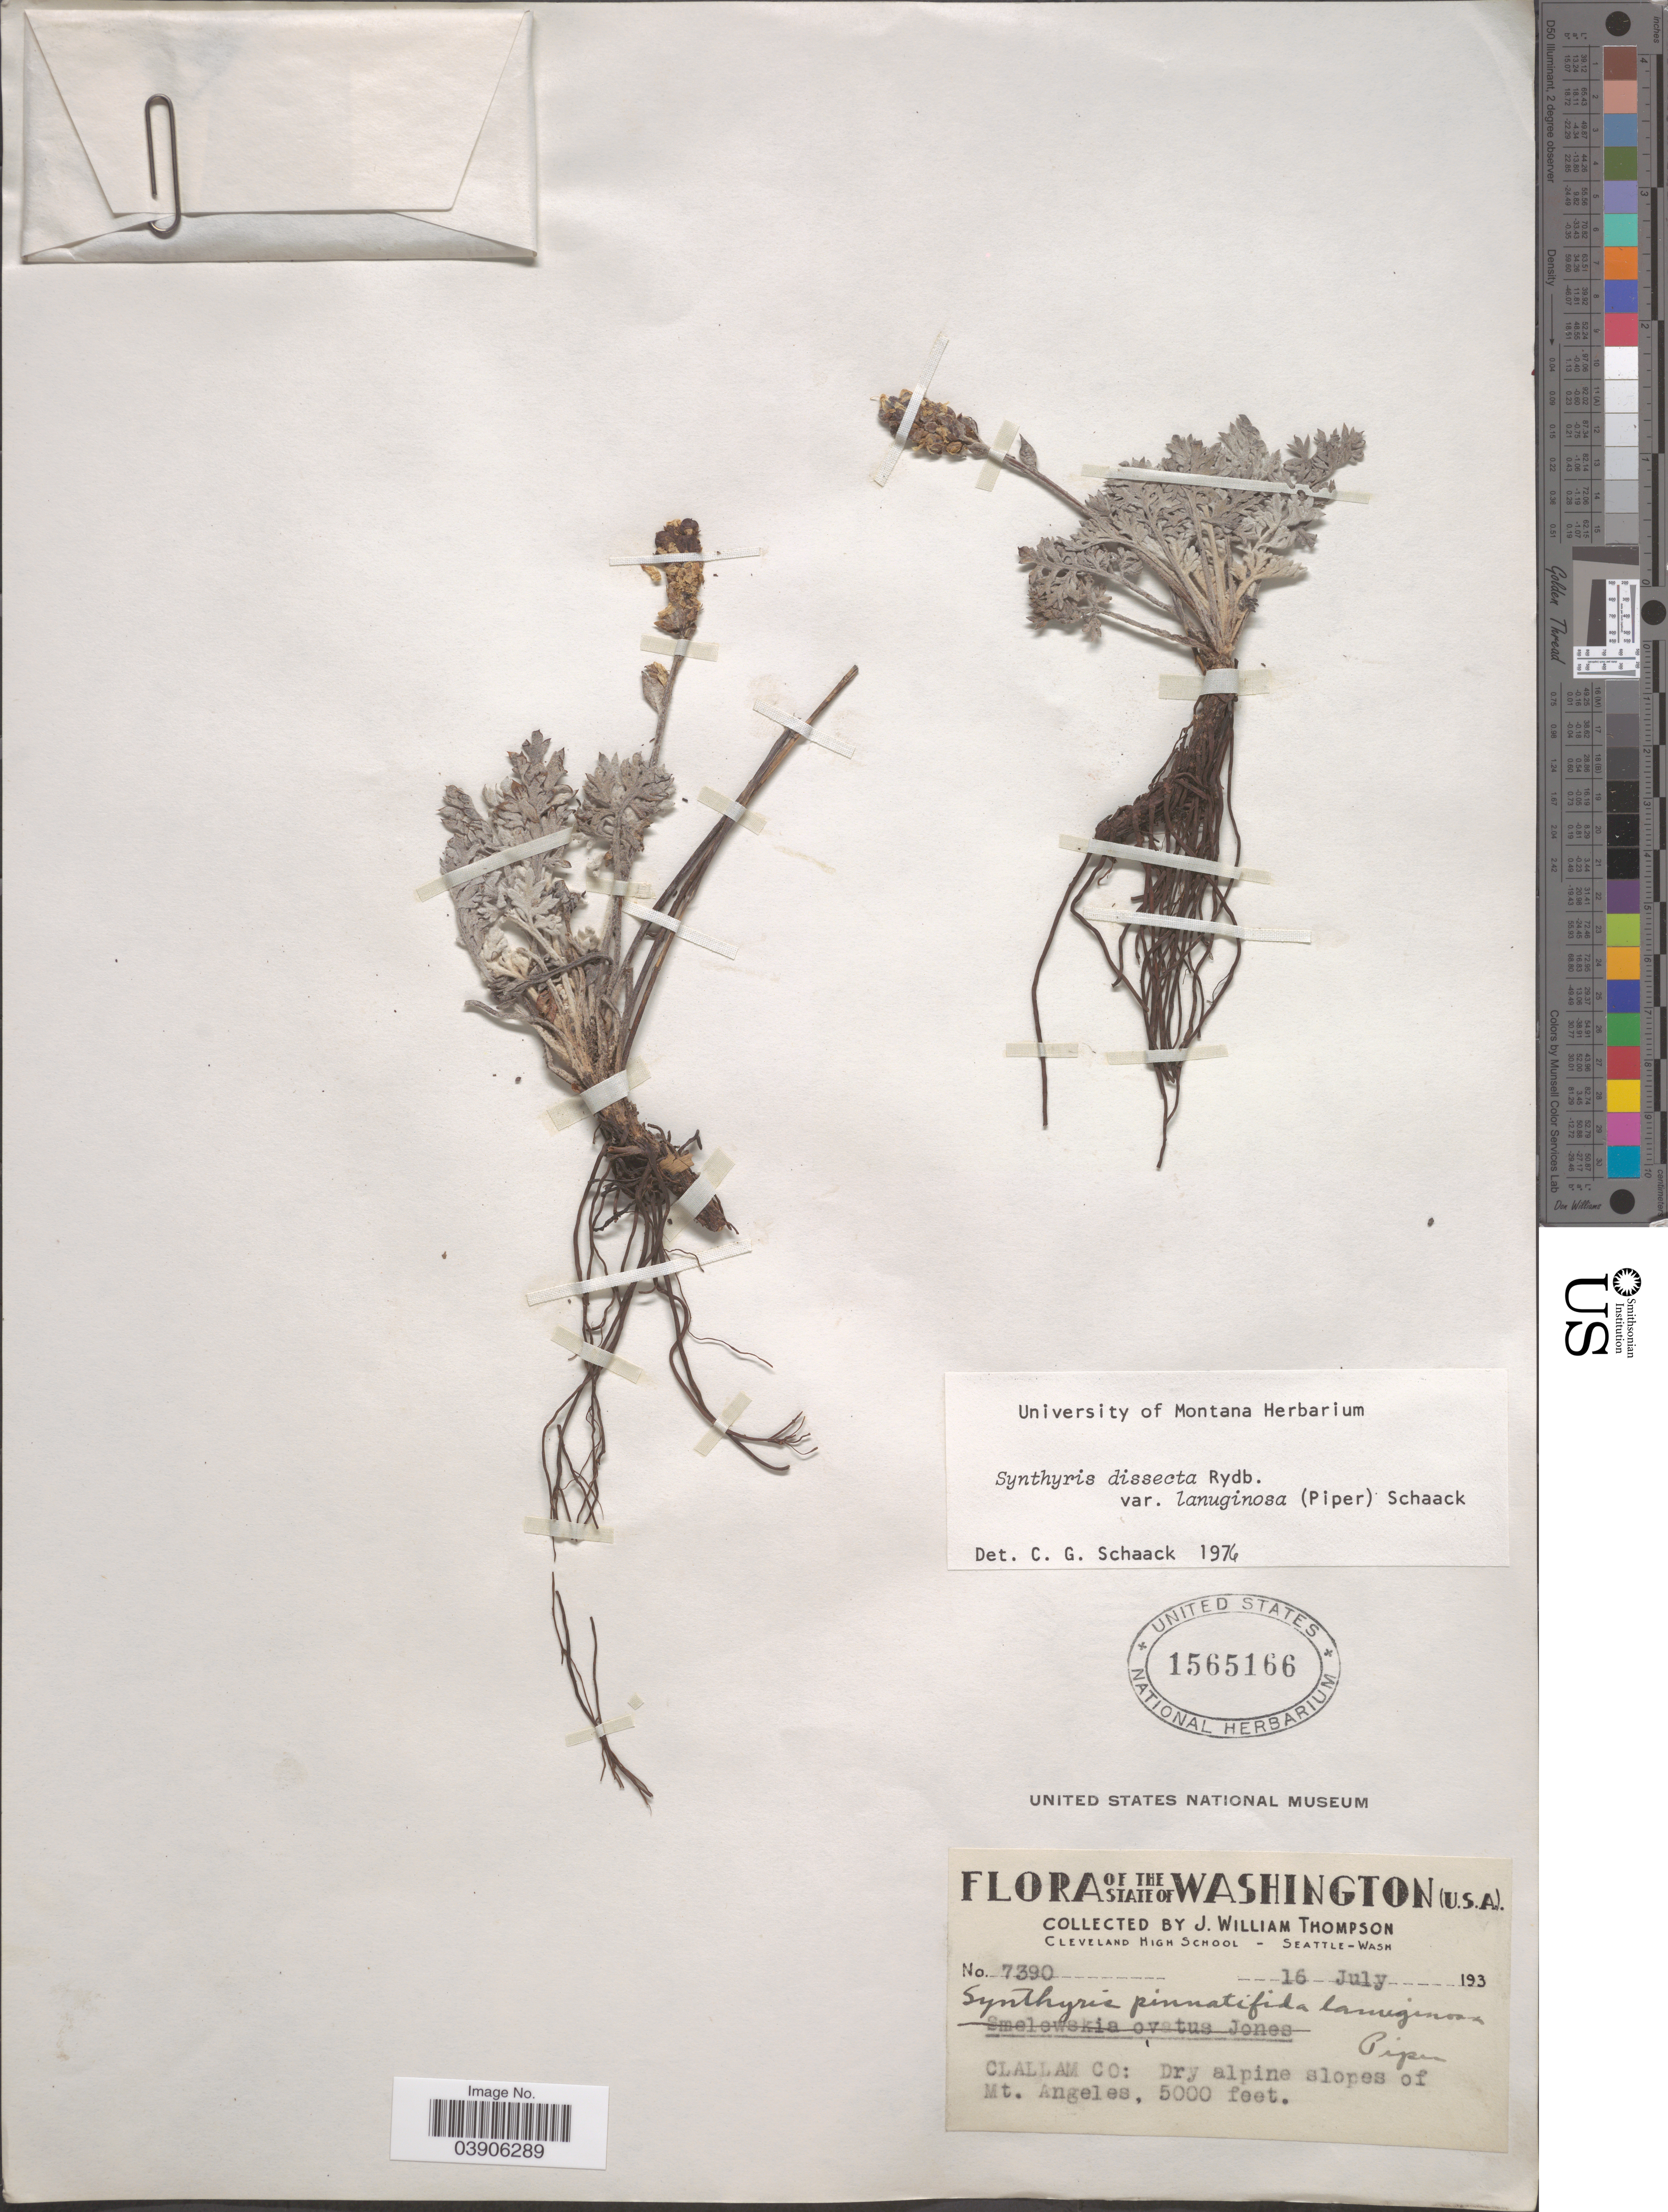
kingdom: Plantae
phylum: Tracheophyta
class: Magnoliopsida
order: Lamiales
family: Plantaginaceae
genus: Synthyris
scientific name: Synthyris dissecta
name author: Rydb.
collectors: J. W. Thompson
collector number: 7390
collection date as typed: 16 July 193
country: United States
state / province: Washington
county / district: Clallam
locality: Clallam Co: Dry alpine slopes of Mt. Angeles.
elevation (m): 1524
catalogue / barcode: US 1565166